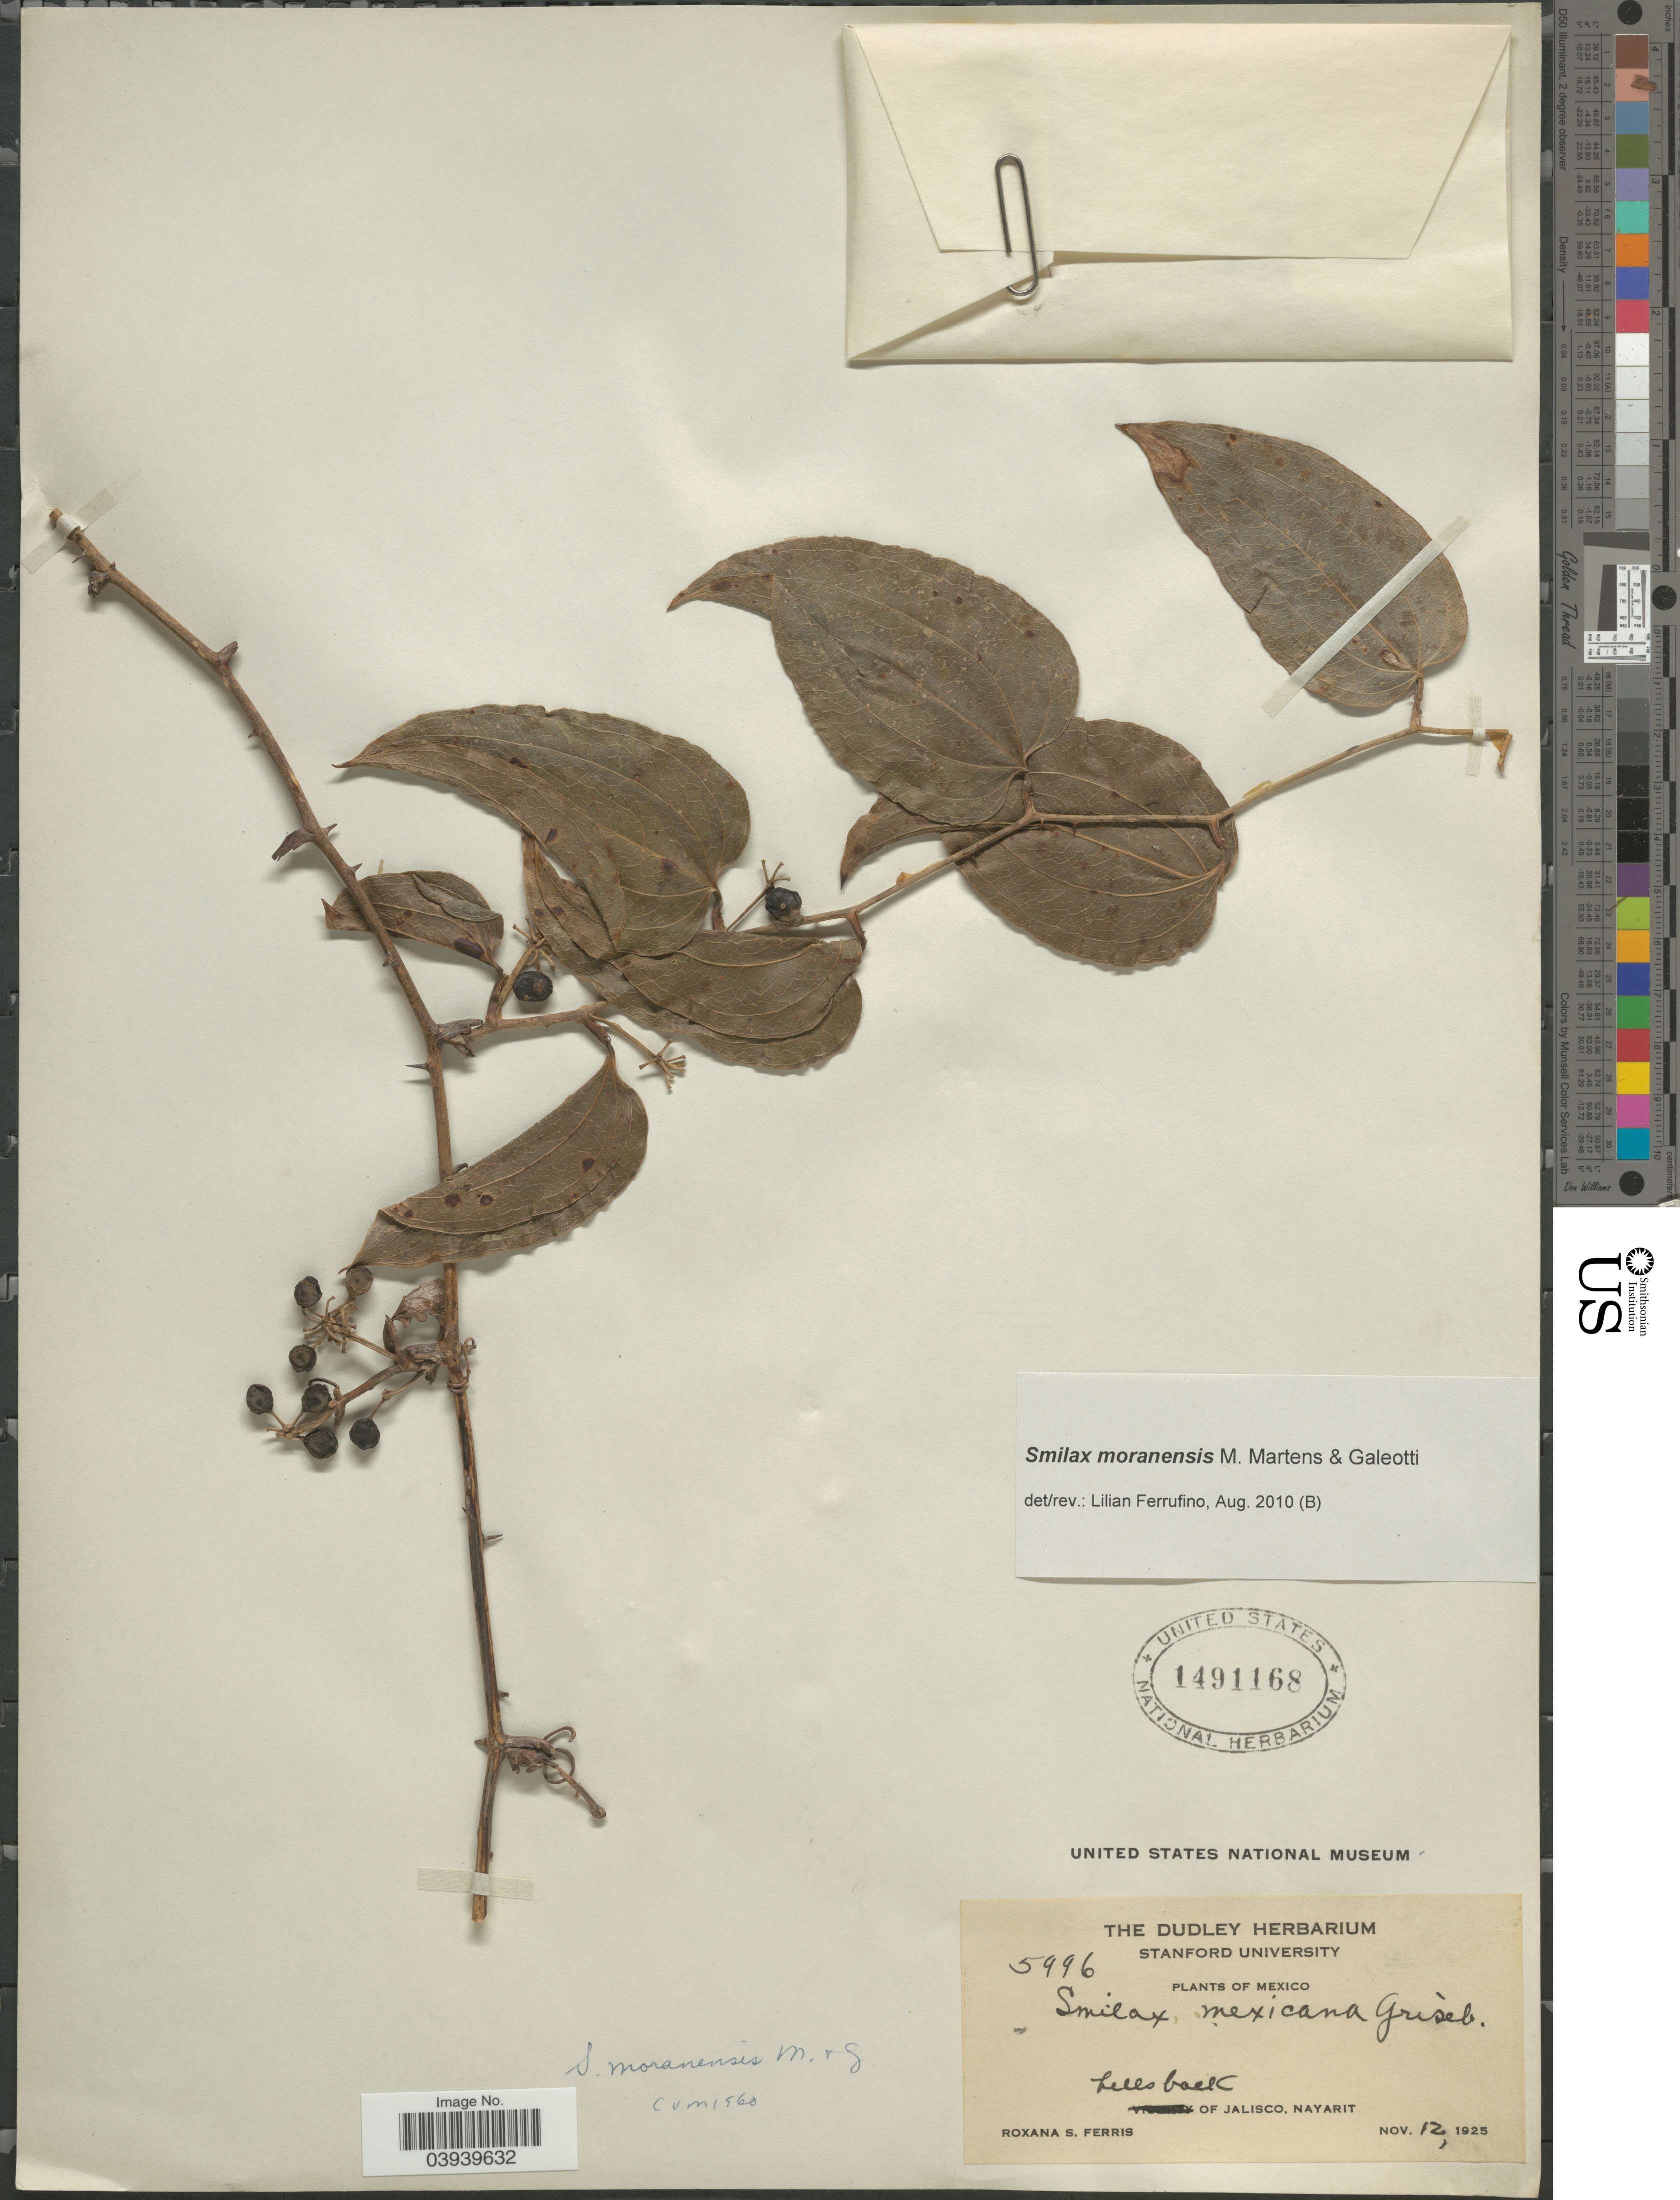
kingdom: Plantae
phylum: Tracheophyta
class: Liliopsida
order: Liliales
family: Smilacaceae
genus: Smilax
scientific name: Smilax moranensis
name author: M. Martens & Galeotti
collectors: R. S. Ferris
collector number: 5996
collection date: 1925-11-12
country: Mexico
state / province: Nayarit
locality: Hills back of Jalisco.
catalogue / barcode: US 1491168